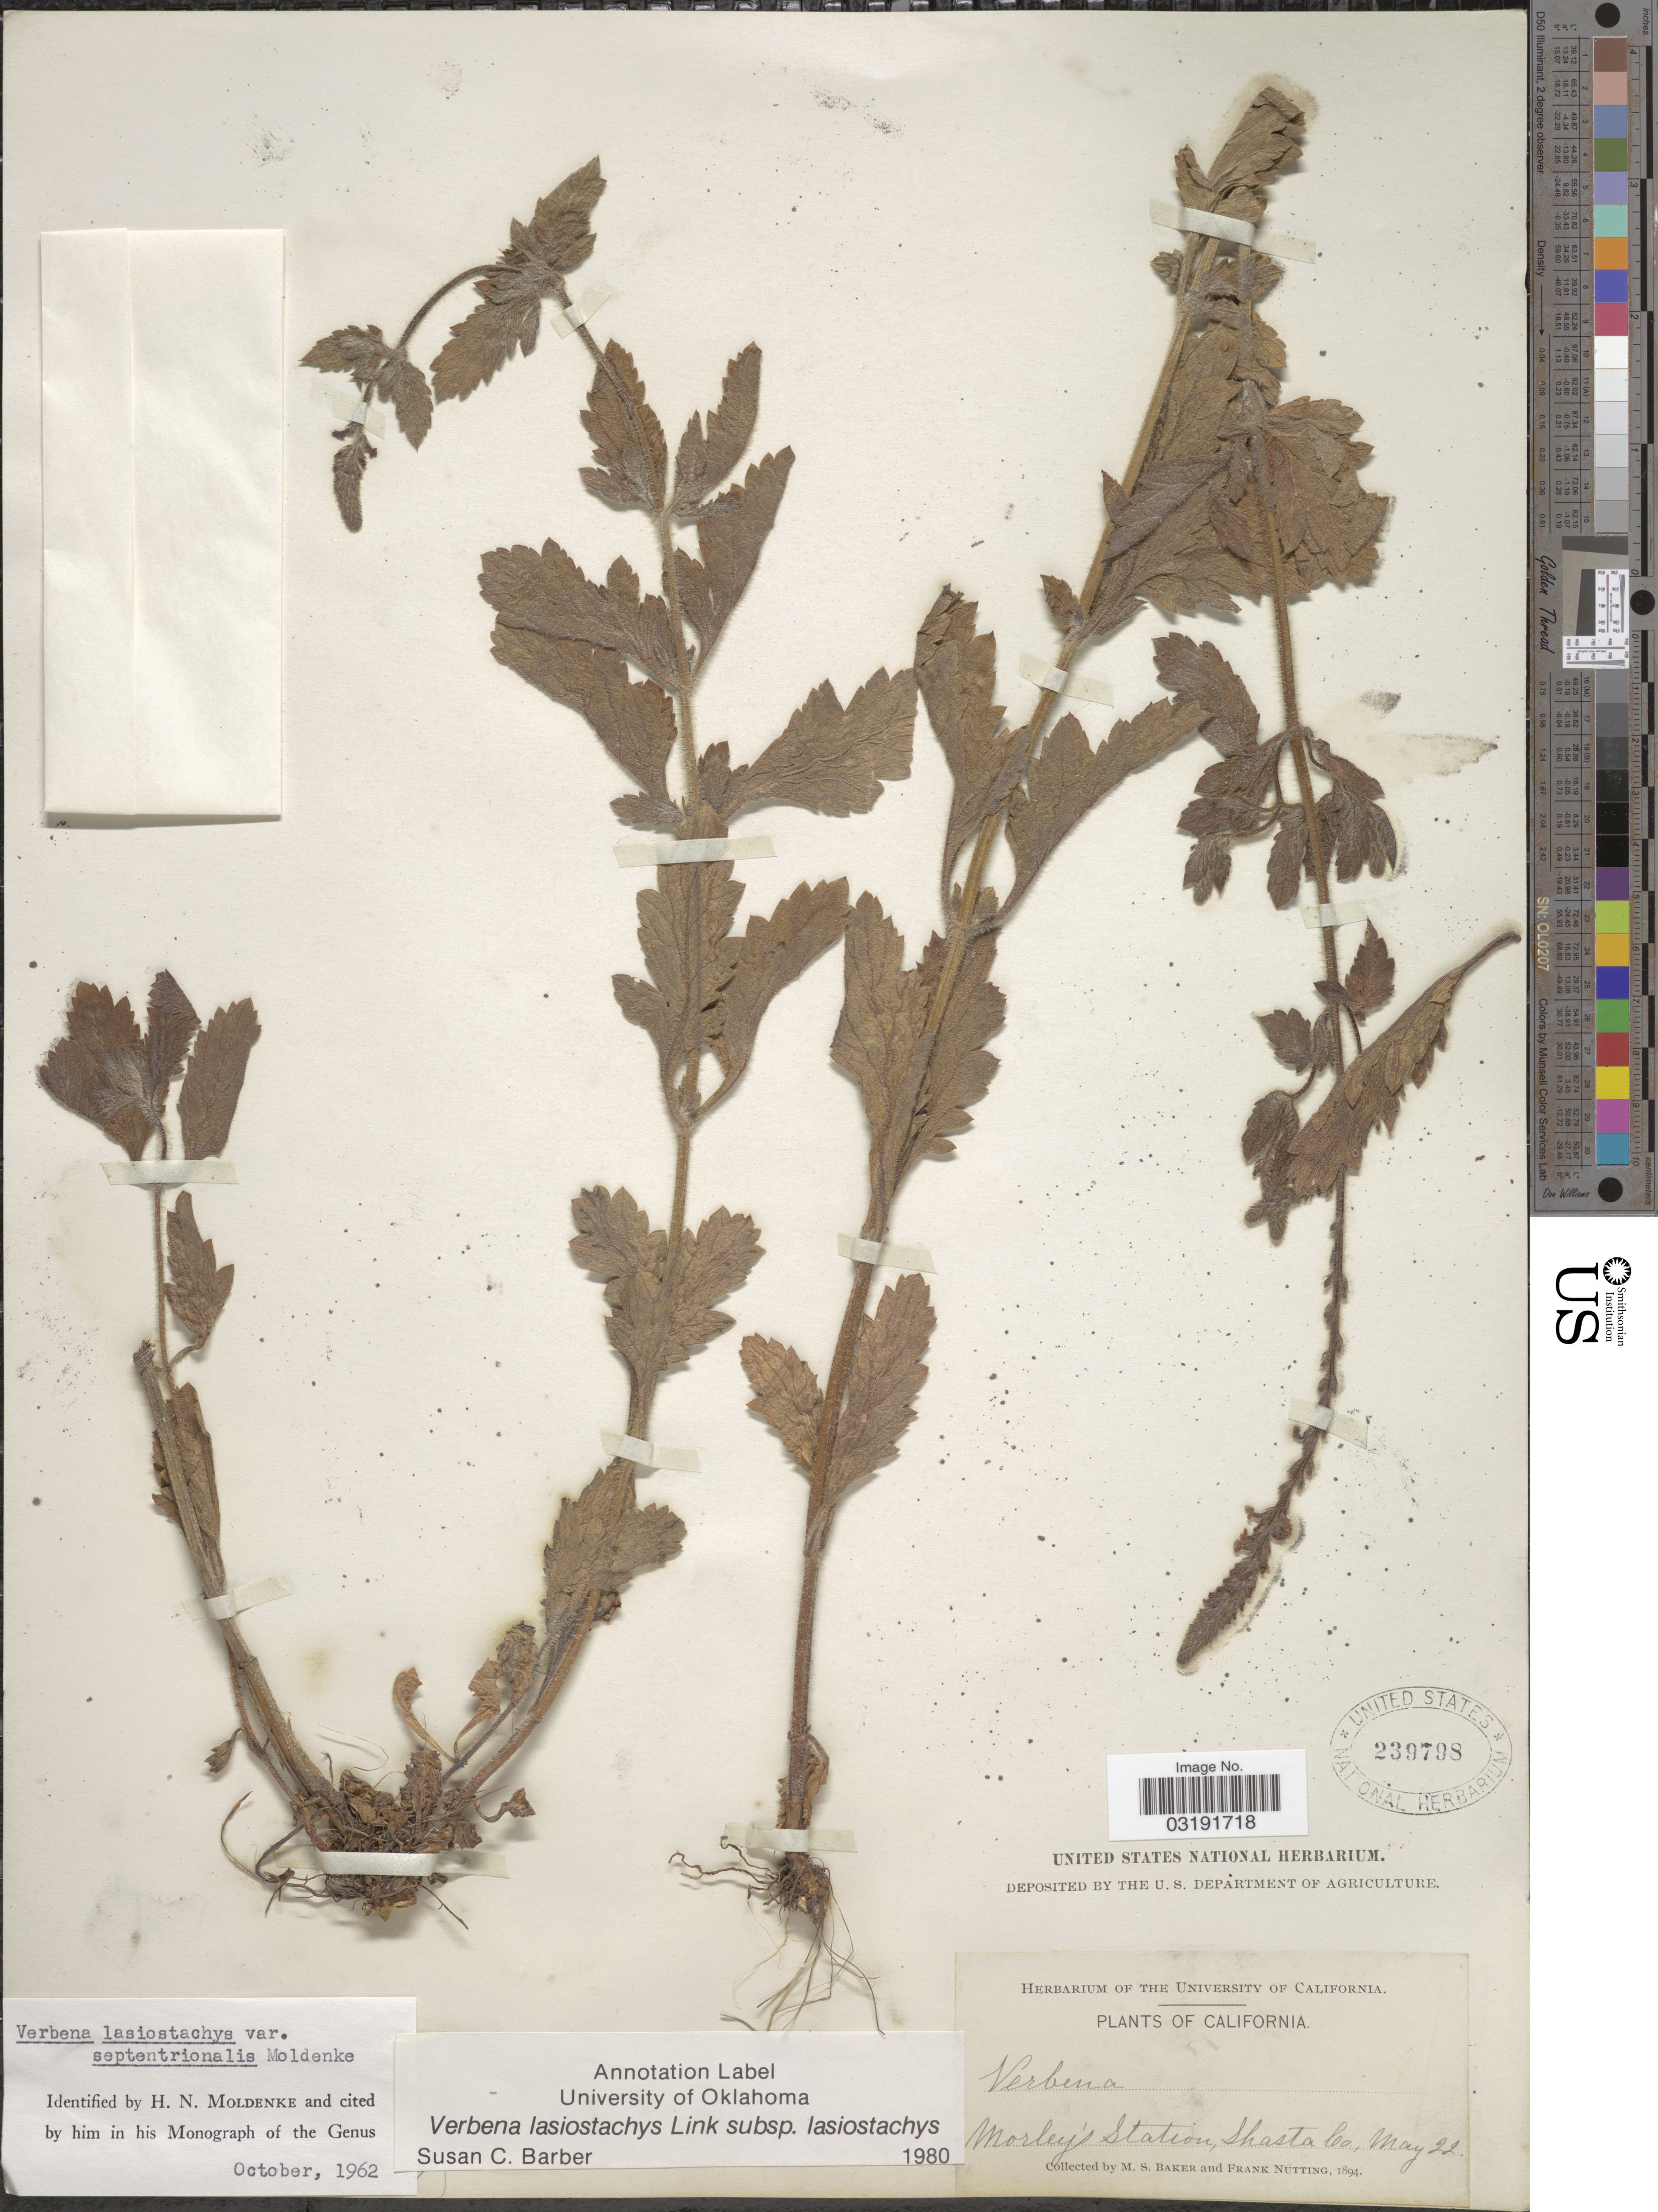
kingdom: Plantae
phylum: Tracheophyta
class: Magnoliopsida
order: Lamiales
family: Verbenaceae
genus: Verbena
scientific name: Verbena lasiostachys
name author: Link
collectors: M. S. Baker & F. Nutting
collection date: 1894-05-22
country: United States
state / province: California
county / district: Shasta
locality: Morley's Station, Shasta Co.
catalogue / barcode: US 239798